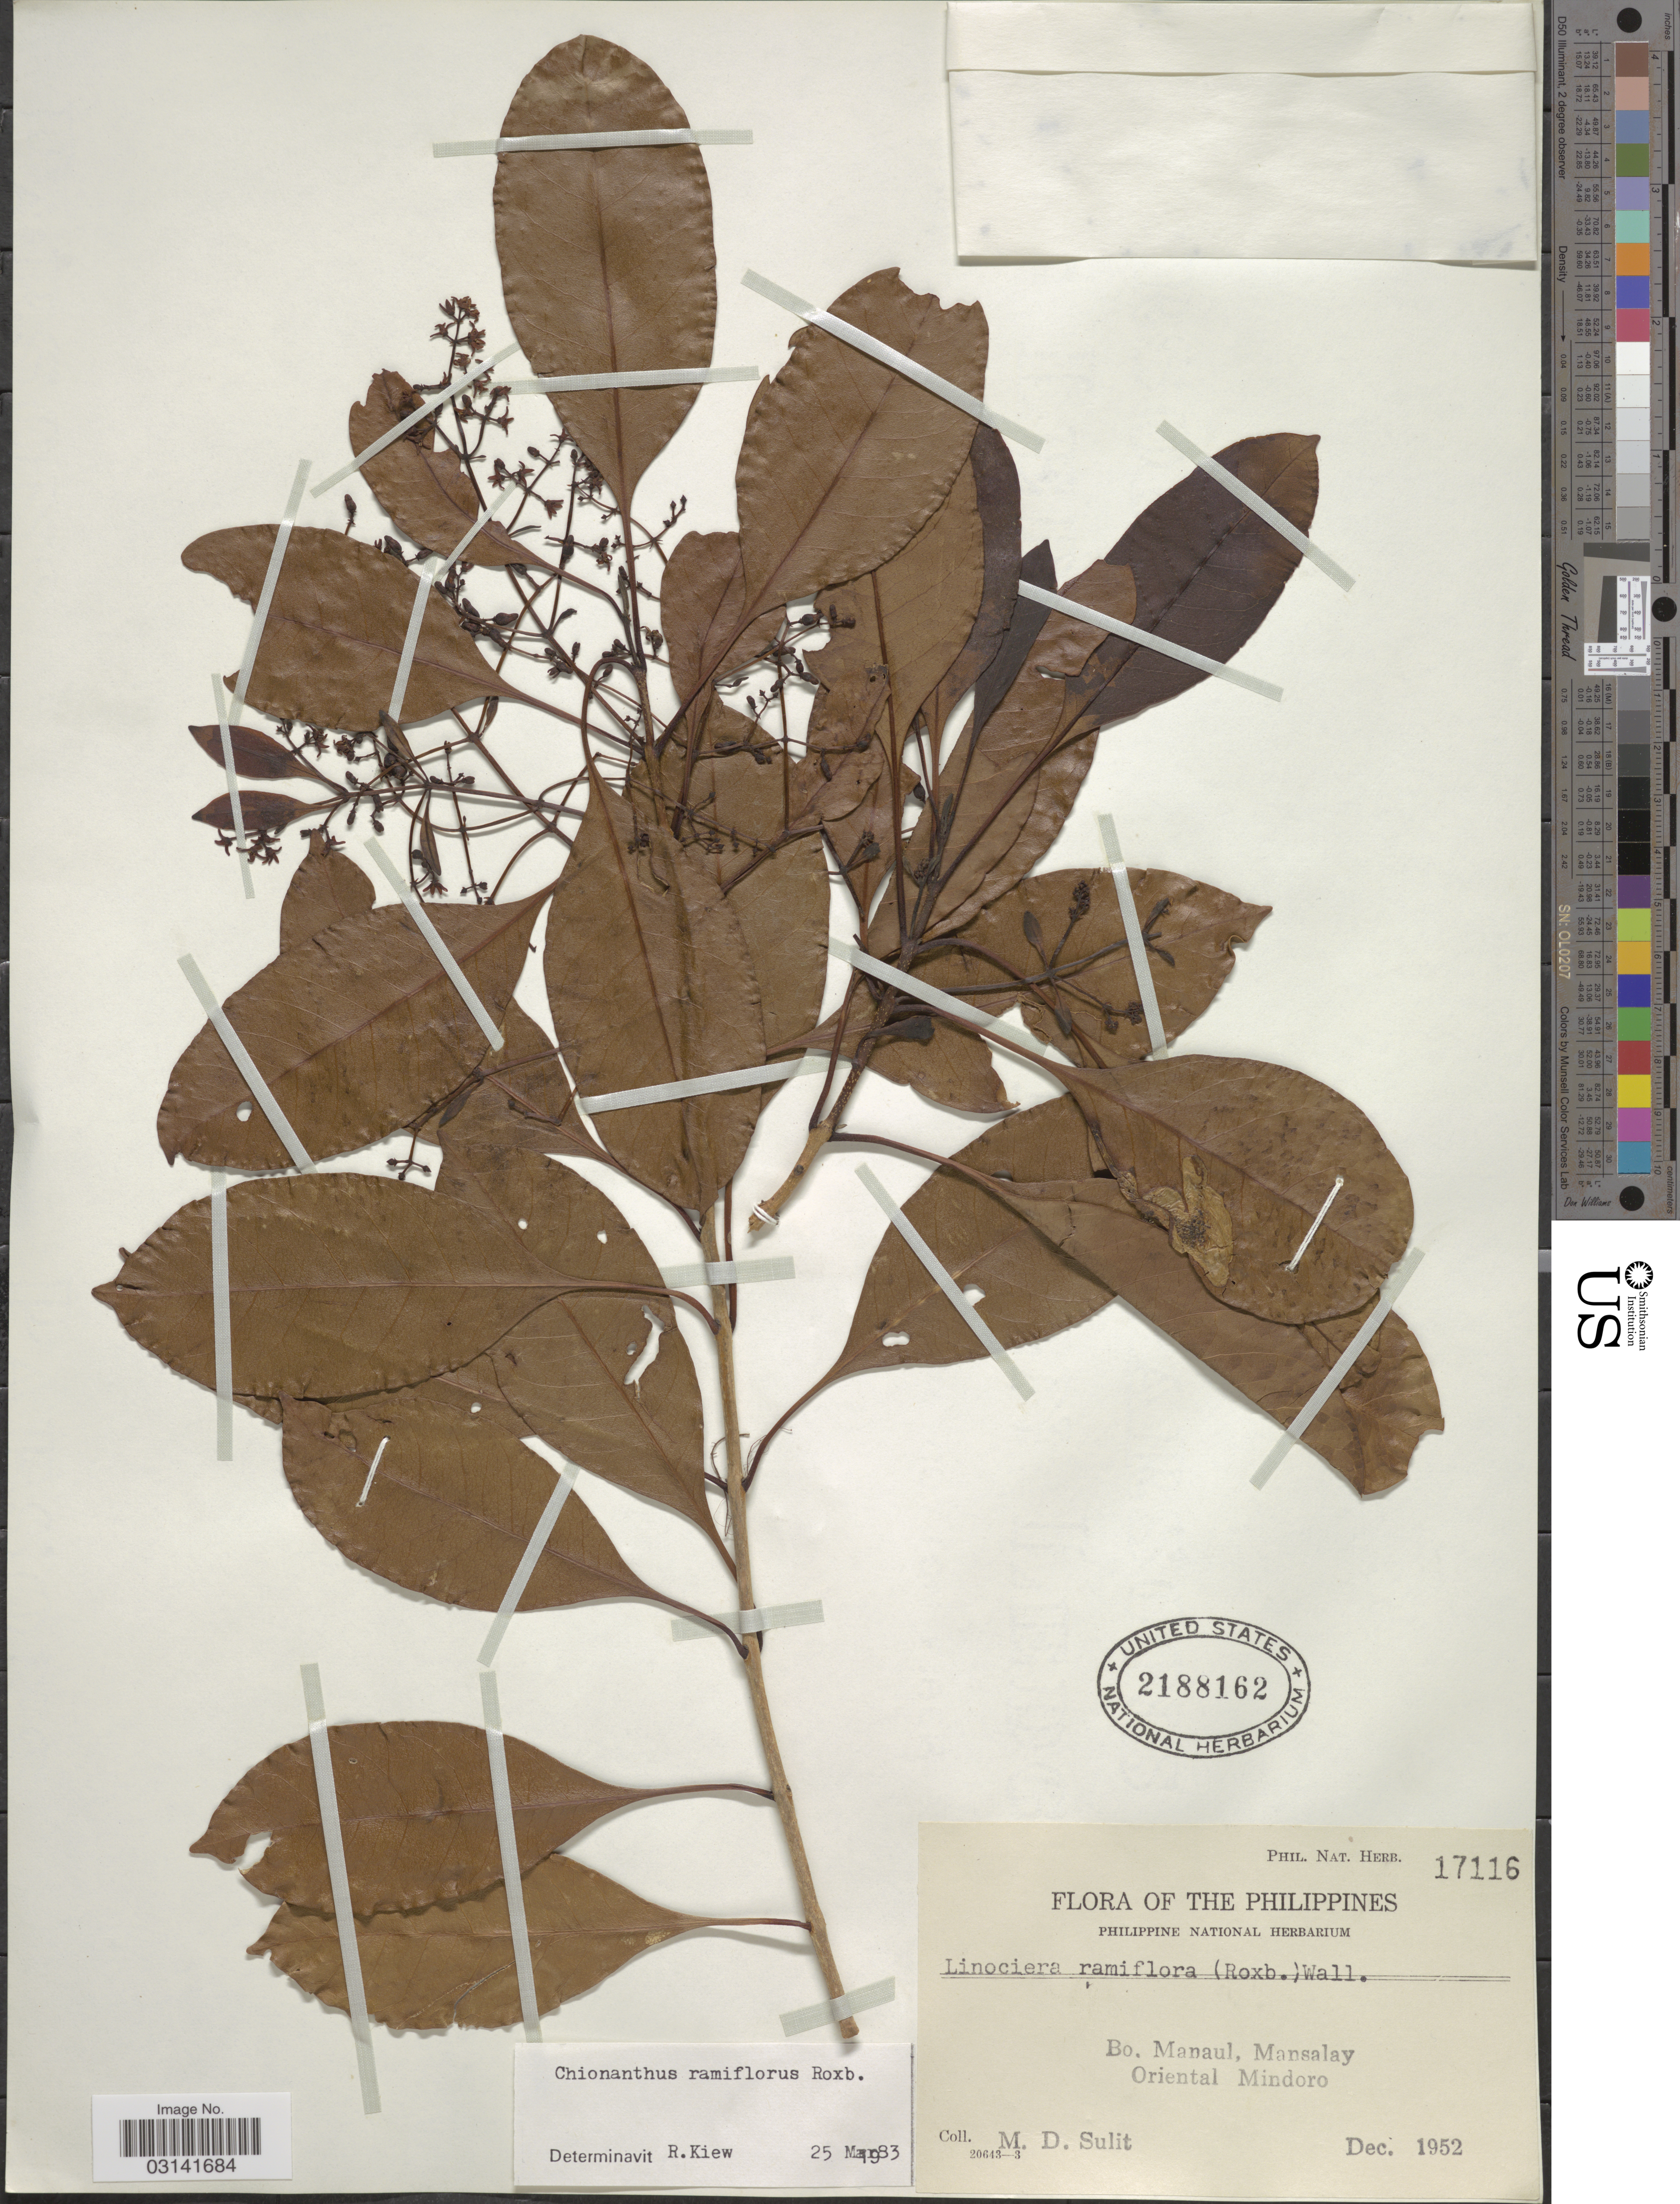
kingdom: Plantae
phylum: Tracheophyta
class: Magnoliopsida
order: Lamiales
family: Oleaceae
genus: Chionanthus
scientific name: Chionanthus ramiflorus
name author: Roxb.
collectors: M. Sulit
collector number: Phil. Nat. Herb. 17116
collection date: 1952-12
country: Philippines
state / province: Mimaropa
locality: Bo. Manaul, Mansalay. Oriental Mindoro.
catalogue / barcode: US 2188162